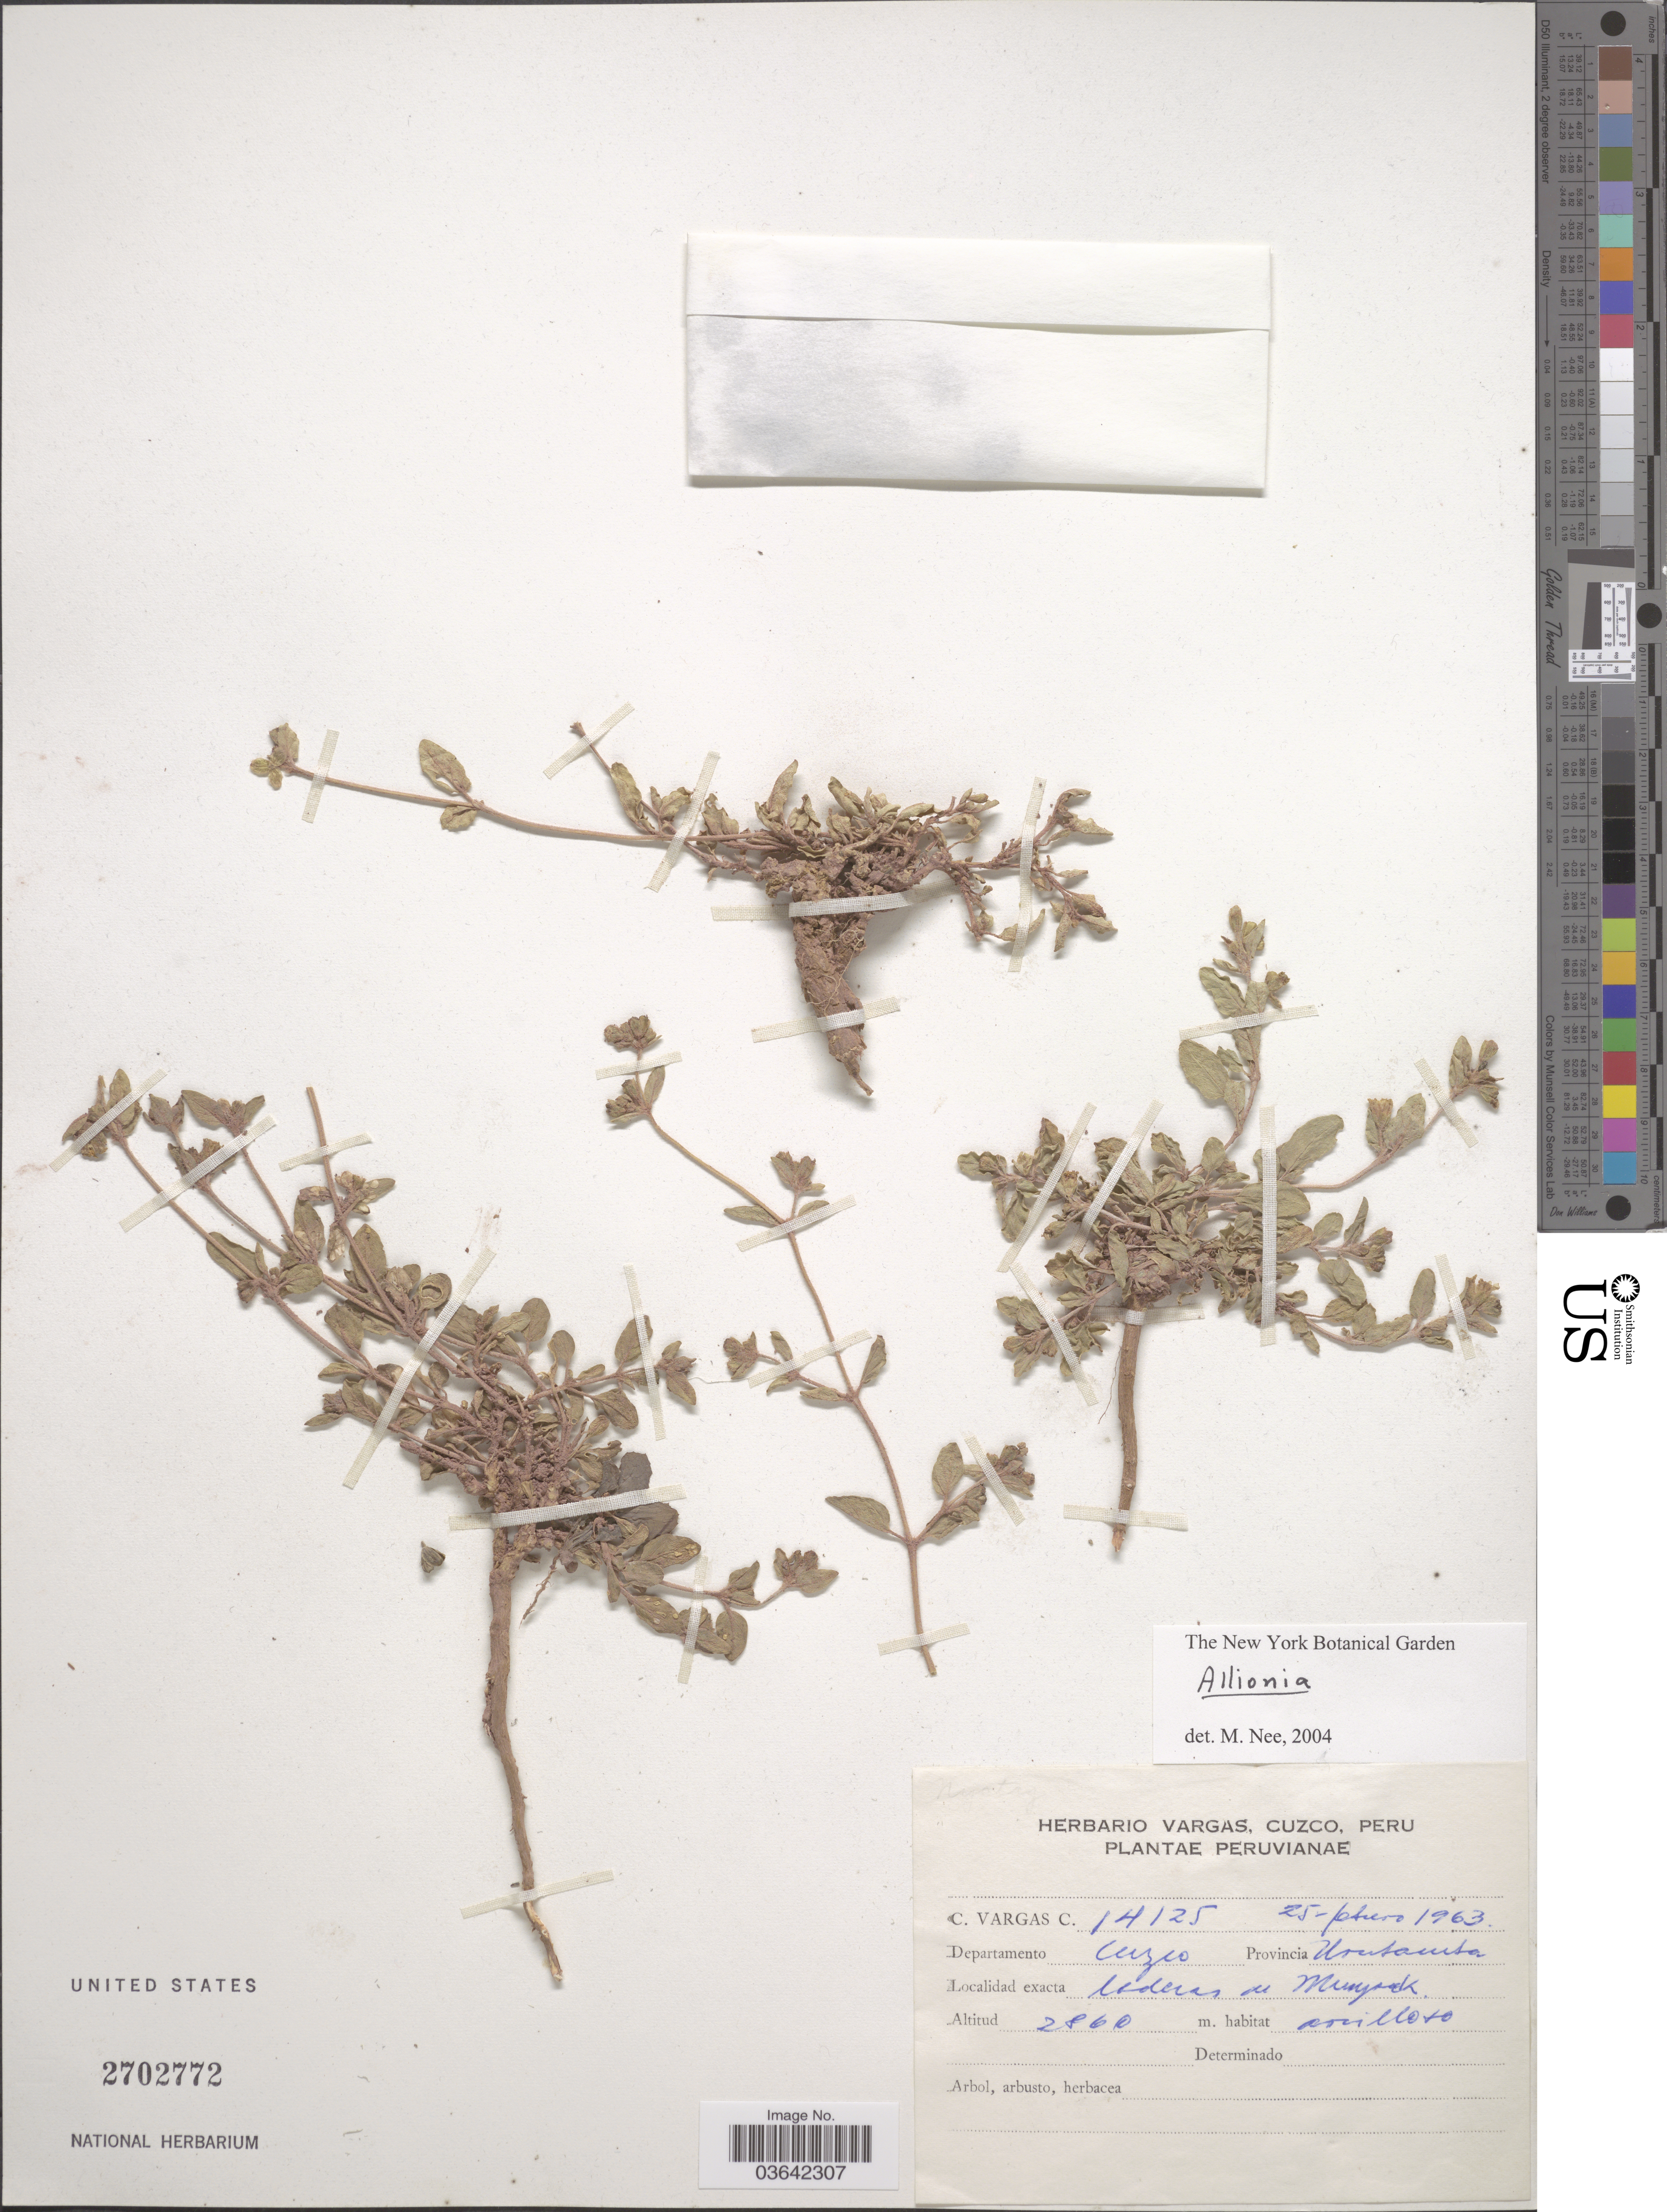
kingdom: Plantae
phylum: Tracheophyta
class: Magnoliopsida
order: Caryophyllales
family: Nyctaginaceae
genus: Allionia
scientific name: Allionia incarnata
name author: L.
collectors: C. Vargas Calderón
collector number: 14125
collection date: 1963-02-25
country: Peru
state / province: Cusco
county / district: Urubamba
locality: Laderas de Muyock.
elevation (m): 2860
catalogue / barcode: US 2702772